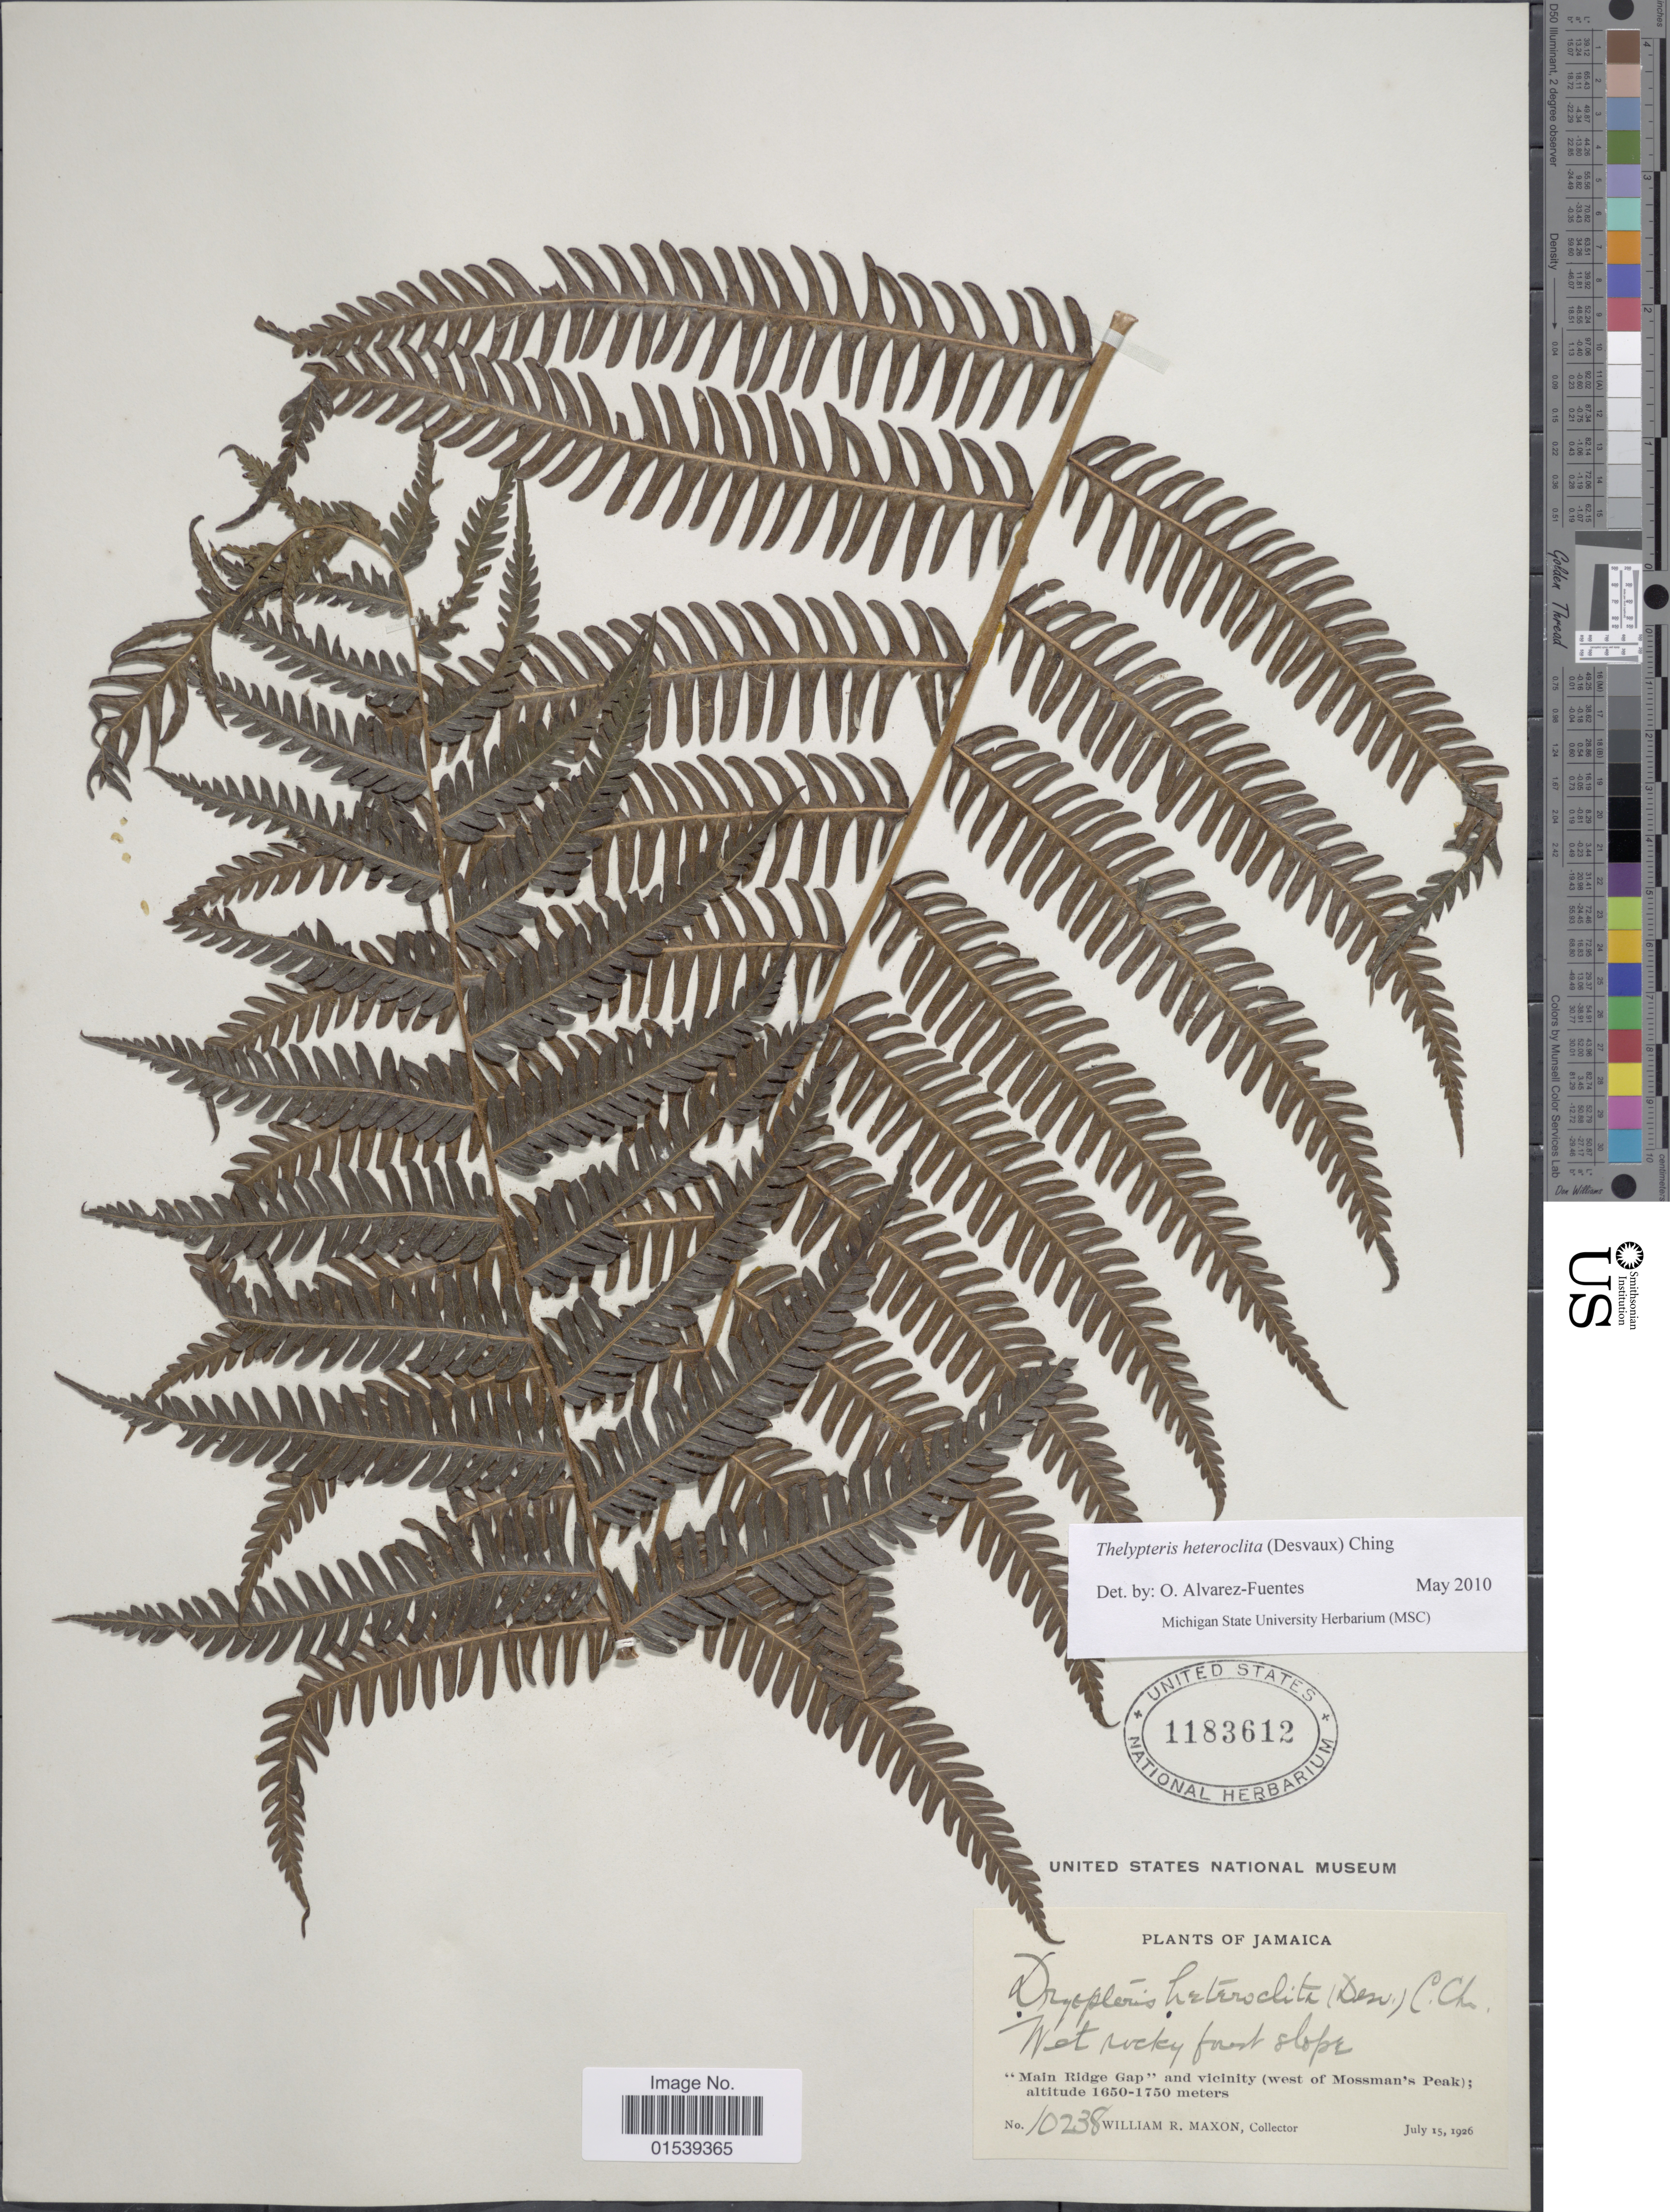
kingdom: Plantae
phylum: Tracheophyta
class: Polypodiopsida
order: Polypodiales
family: Thelypteridaceae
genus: Amauropelta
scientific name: Amauropelta heteroclita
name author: (Desv.) Pic. Serm.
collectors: W. R. Maxon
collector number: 10238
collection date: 1926-07-15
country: Jamaica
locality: Main Ridge Gap, and vicinity (west of Mossman's Peak)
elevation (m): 1650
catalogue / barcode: US 1183612